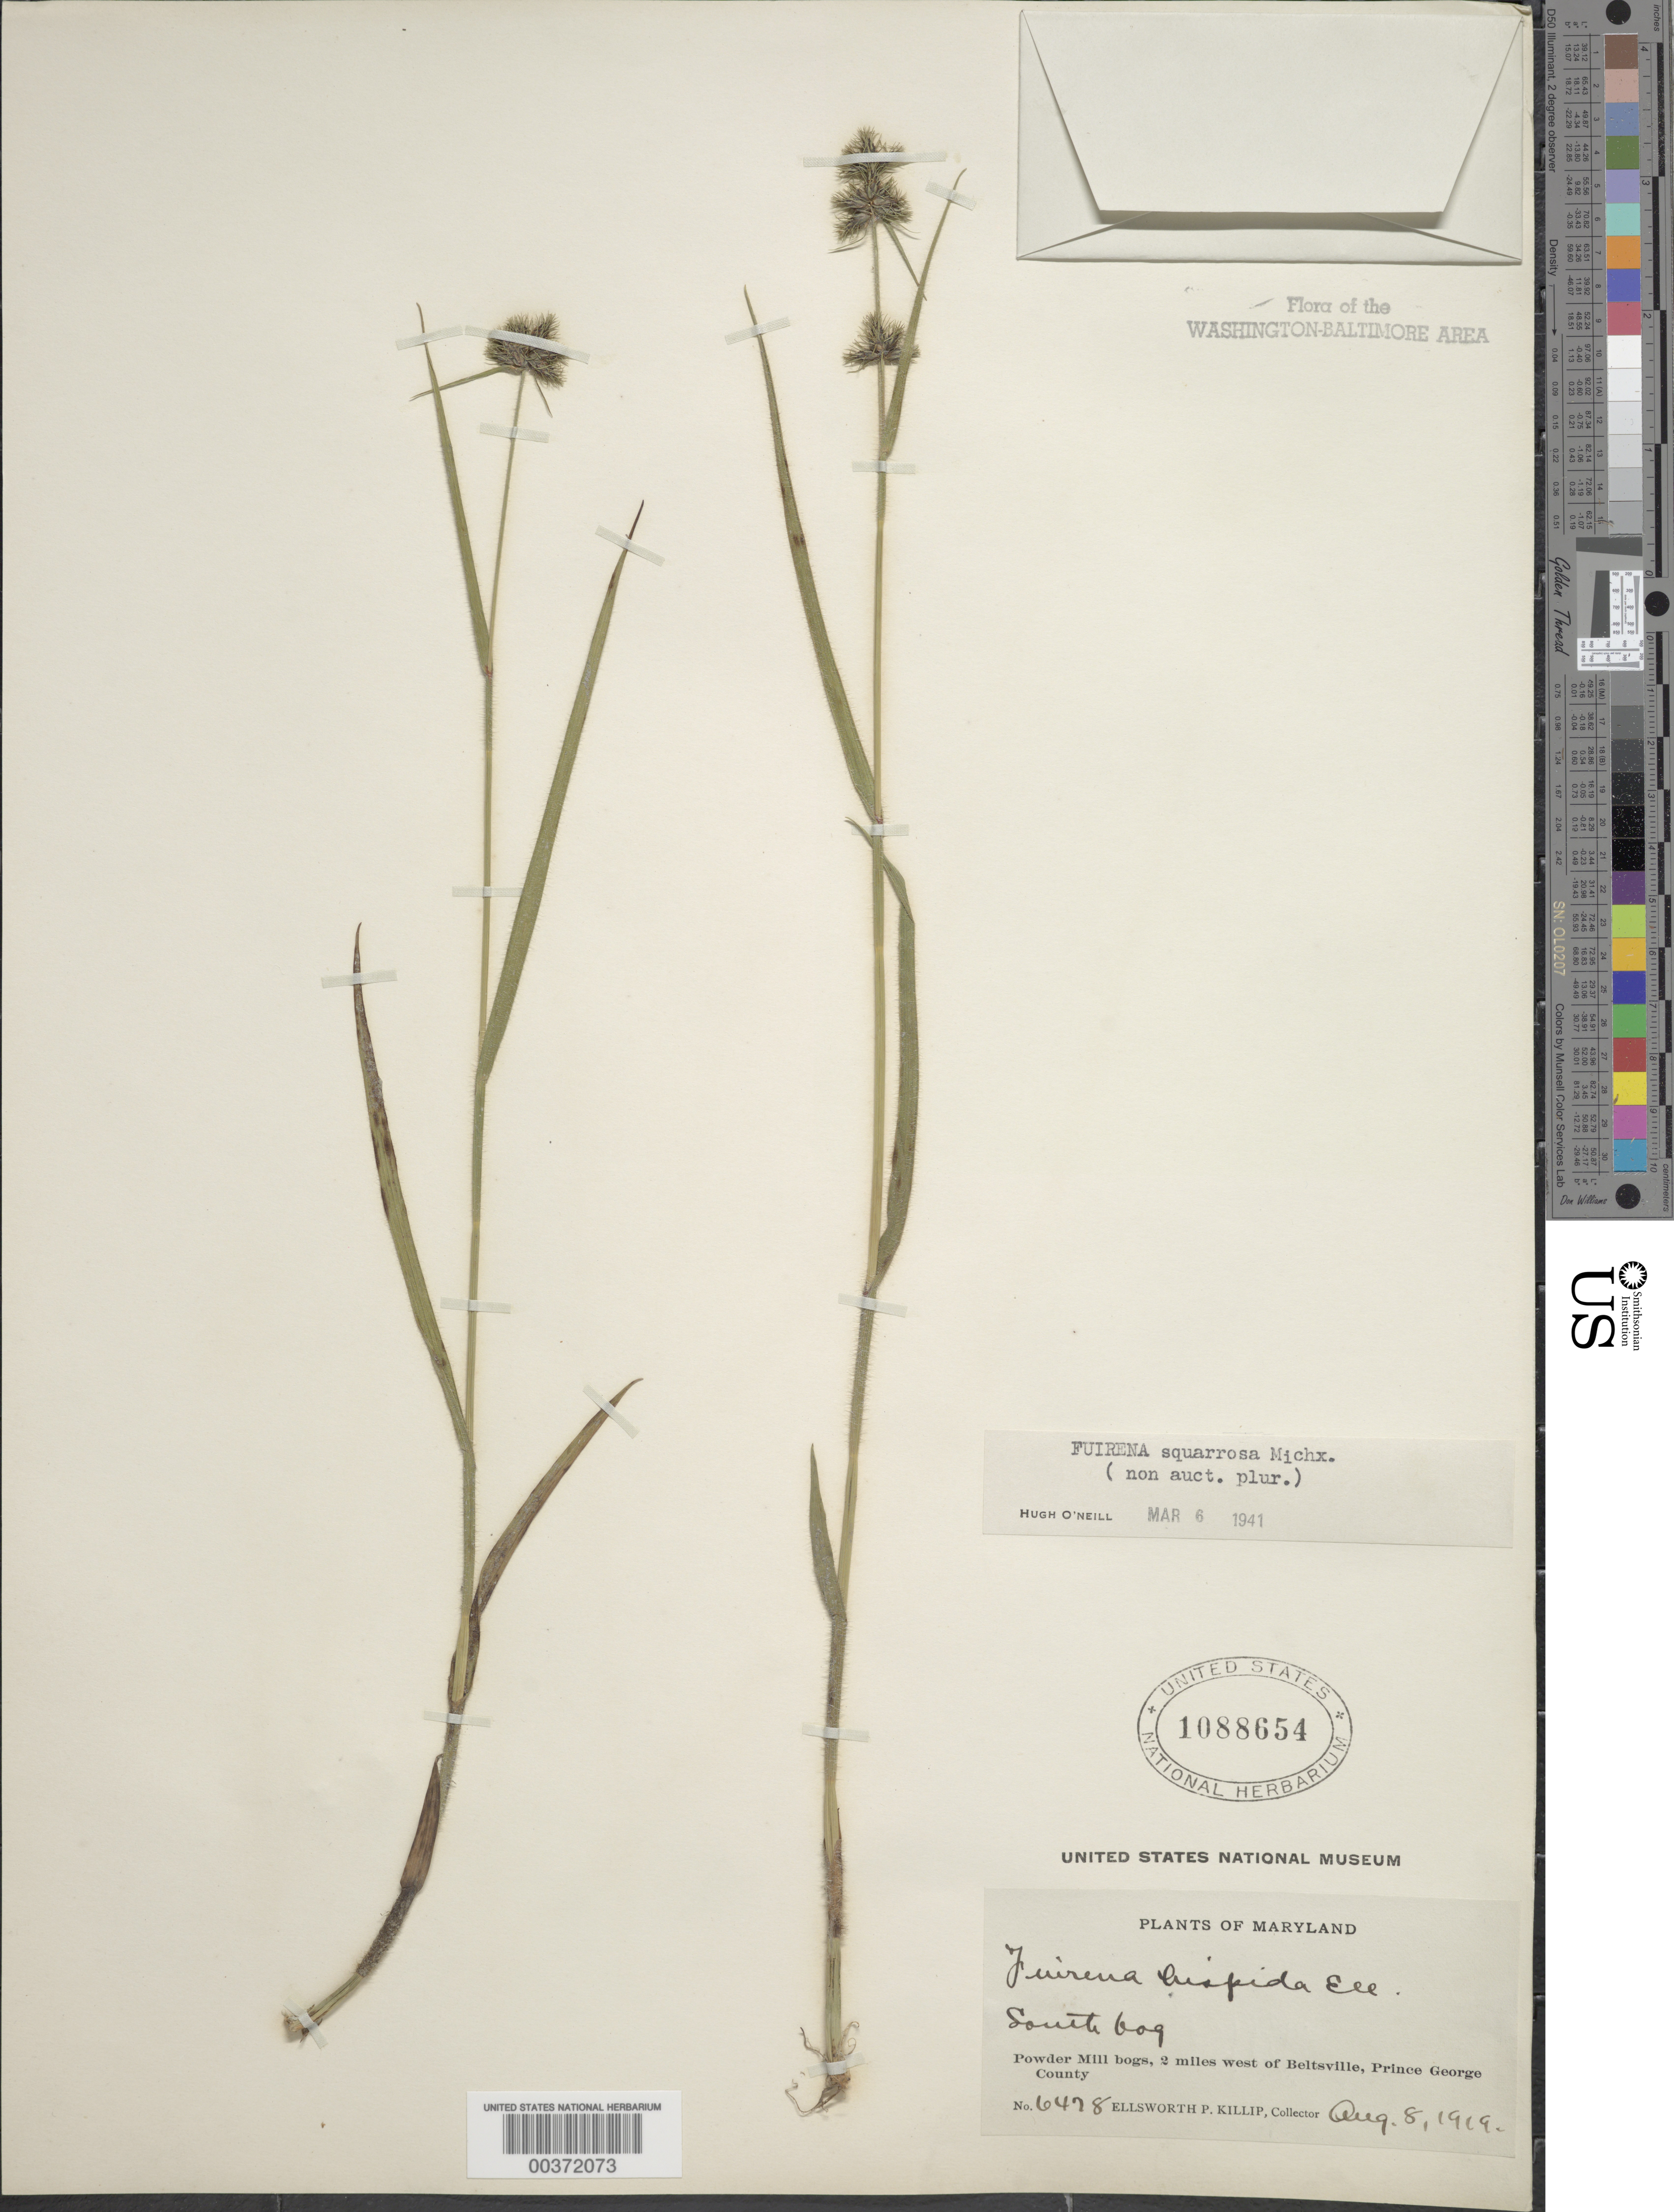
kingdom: Plantae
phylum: Tracheophyta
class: Liliopsida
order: Poales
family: Cyperaceae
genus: Fuirena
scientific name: Fuirena squarrosa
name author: Michx.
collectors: E. P. Killip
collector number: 6478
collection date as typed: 08 Aug 1919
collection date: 1919-08-08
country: United States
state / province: Maryland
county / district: Prince George's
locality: Powder Mill Bogs, west of Beltsville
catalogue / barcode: US 1088654